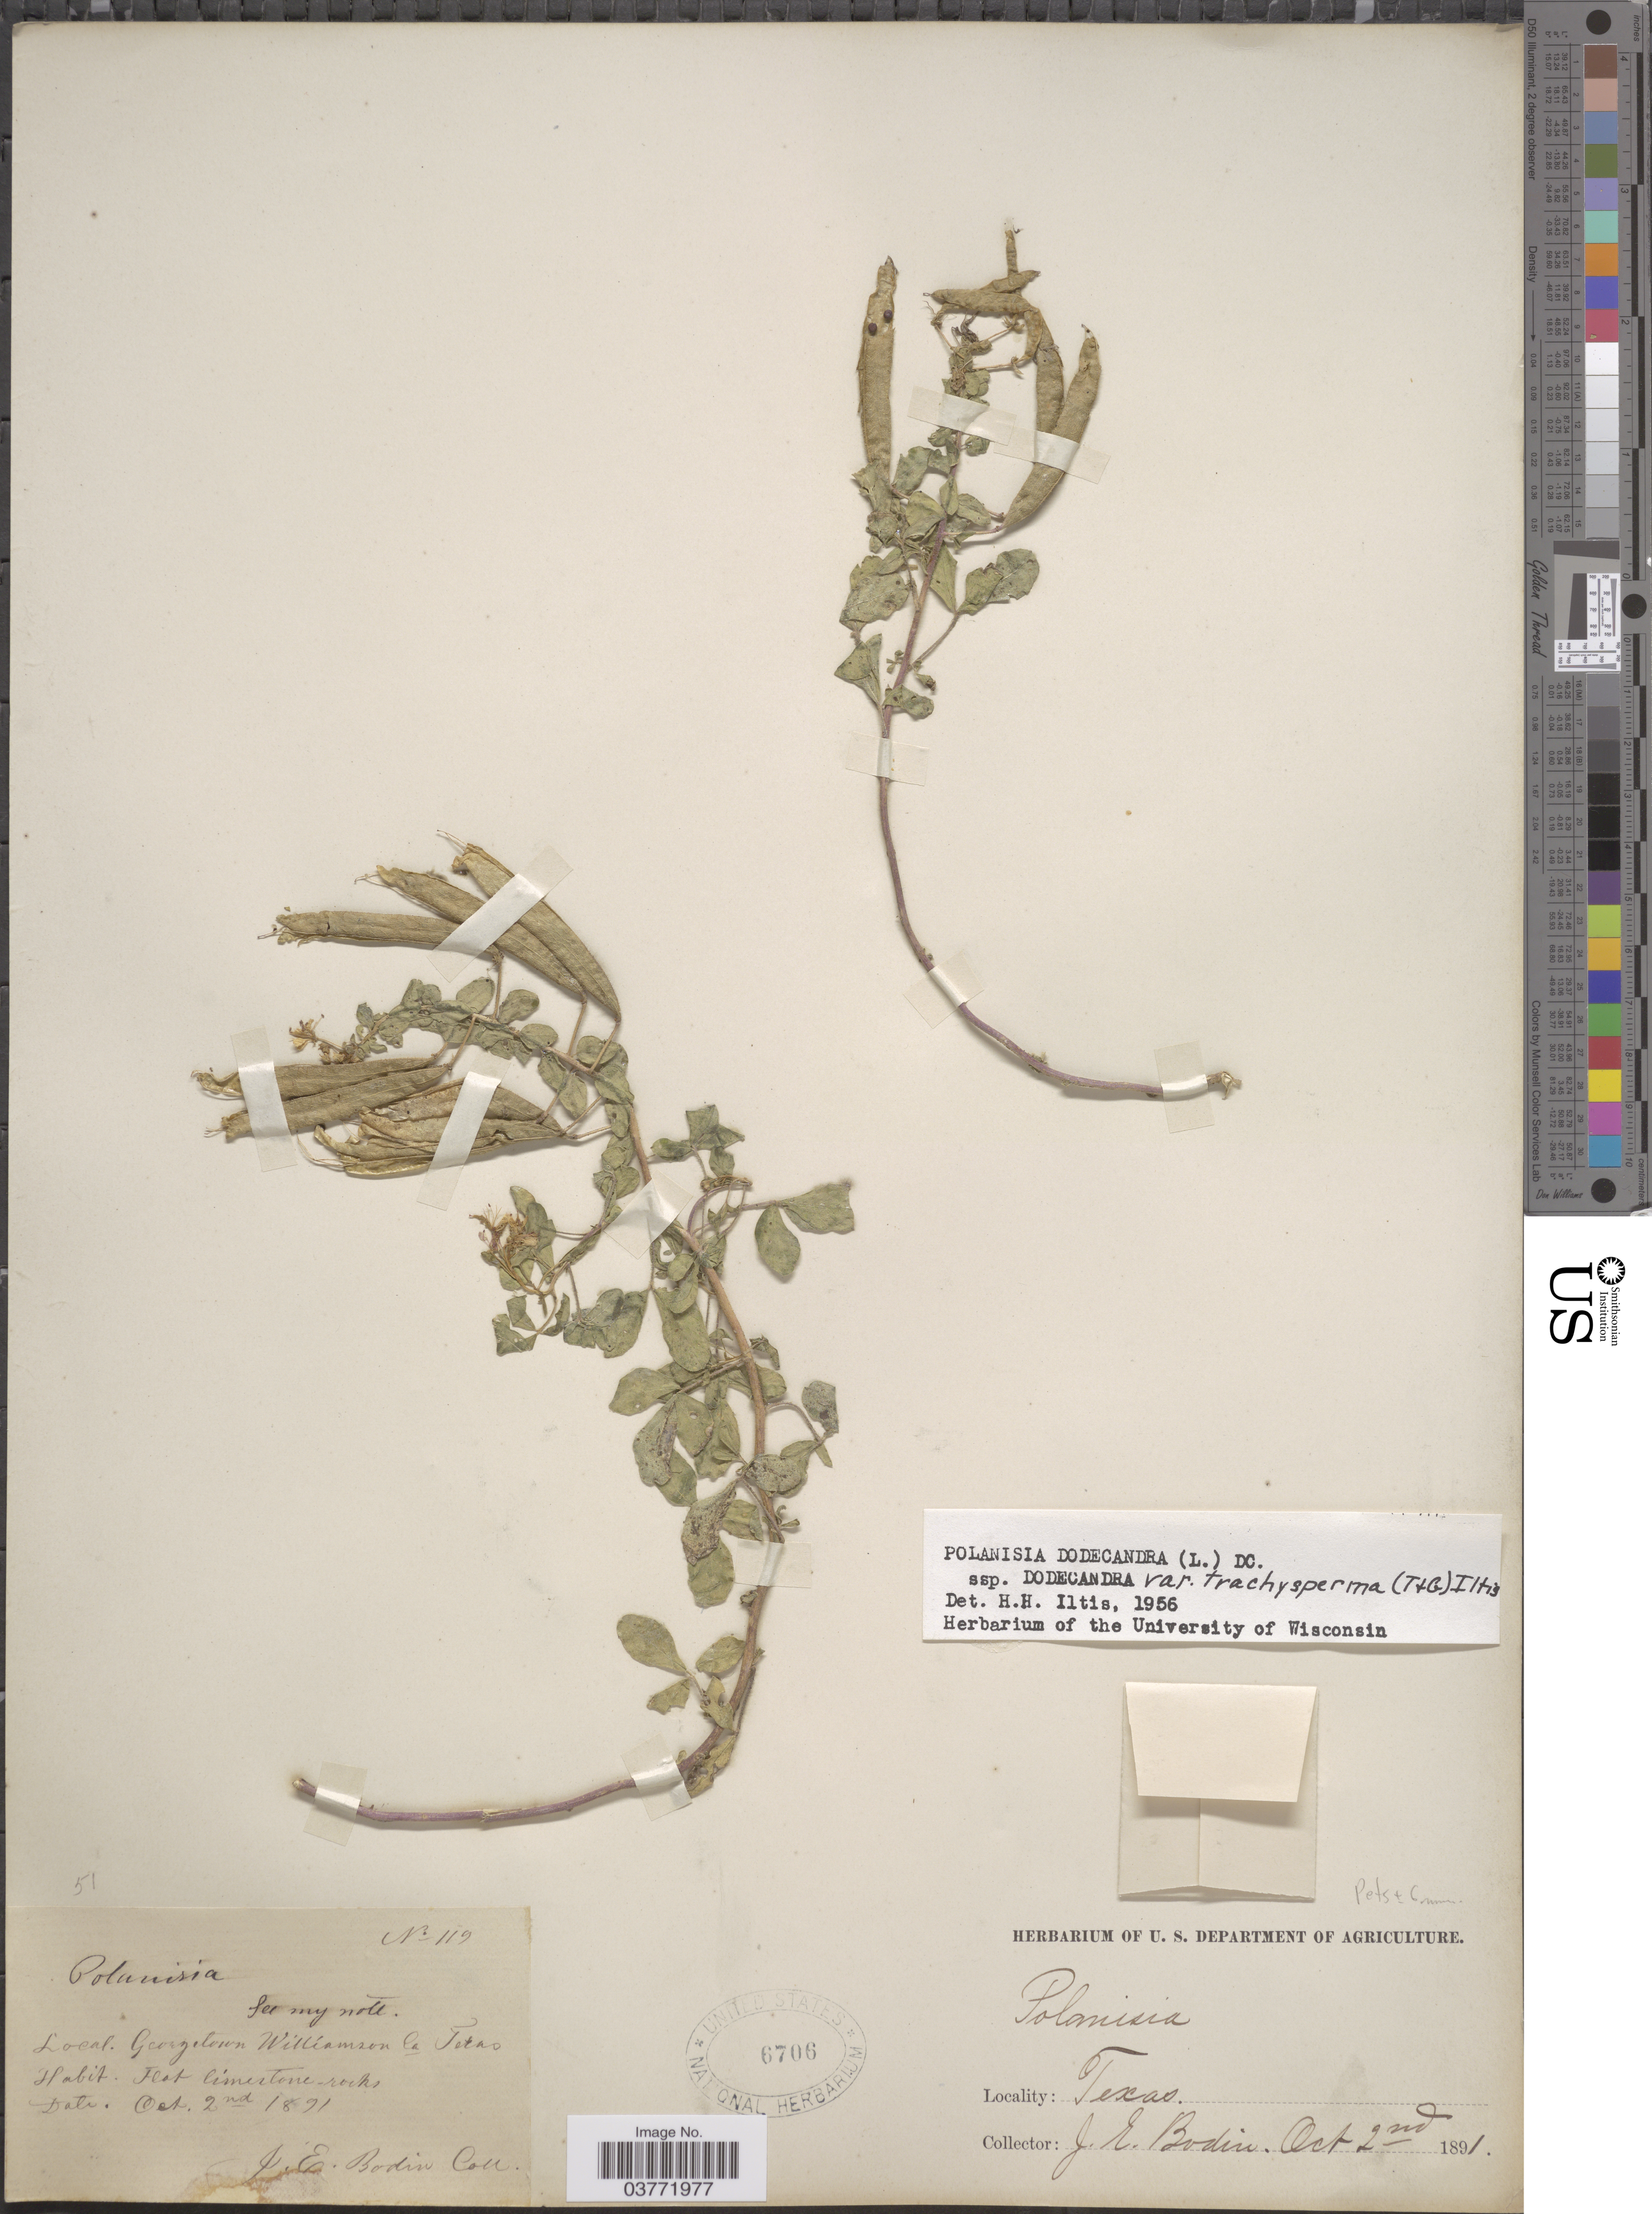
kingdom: Plantae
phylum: Tracheophyta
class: Magnoliopsida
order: Brassicales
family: Cleomaceae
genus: Polanisia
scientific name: Polanisia trachysperma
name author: Torr. & A. Gray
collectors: J. E. Bodin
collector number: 119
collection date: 1891-10-02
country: United States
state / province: Texas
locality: Georgetown Williamson Co.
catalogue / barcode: US 6706